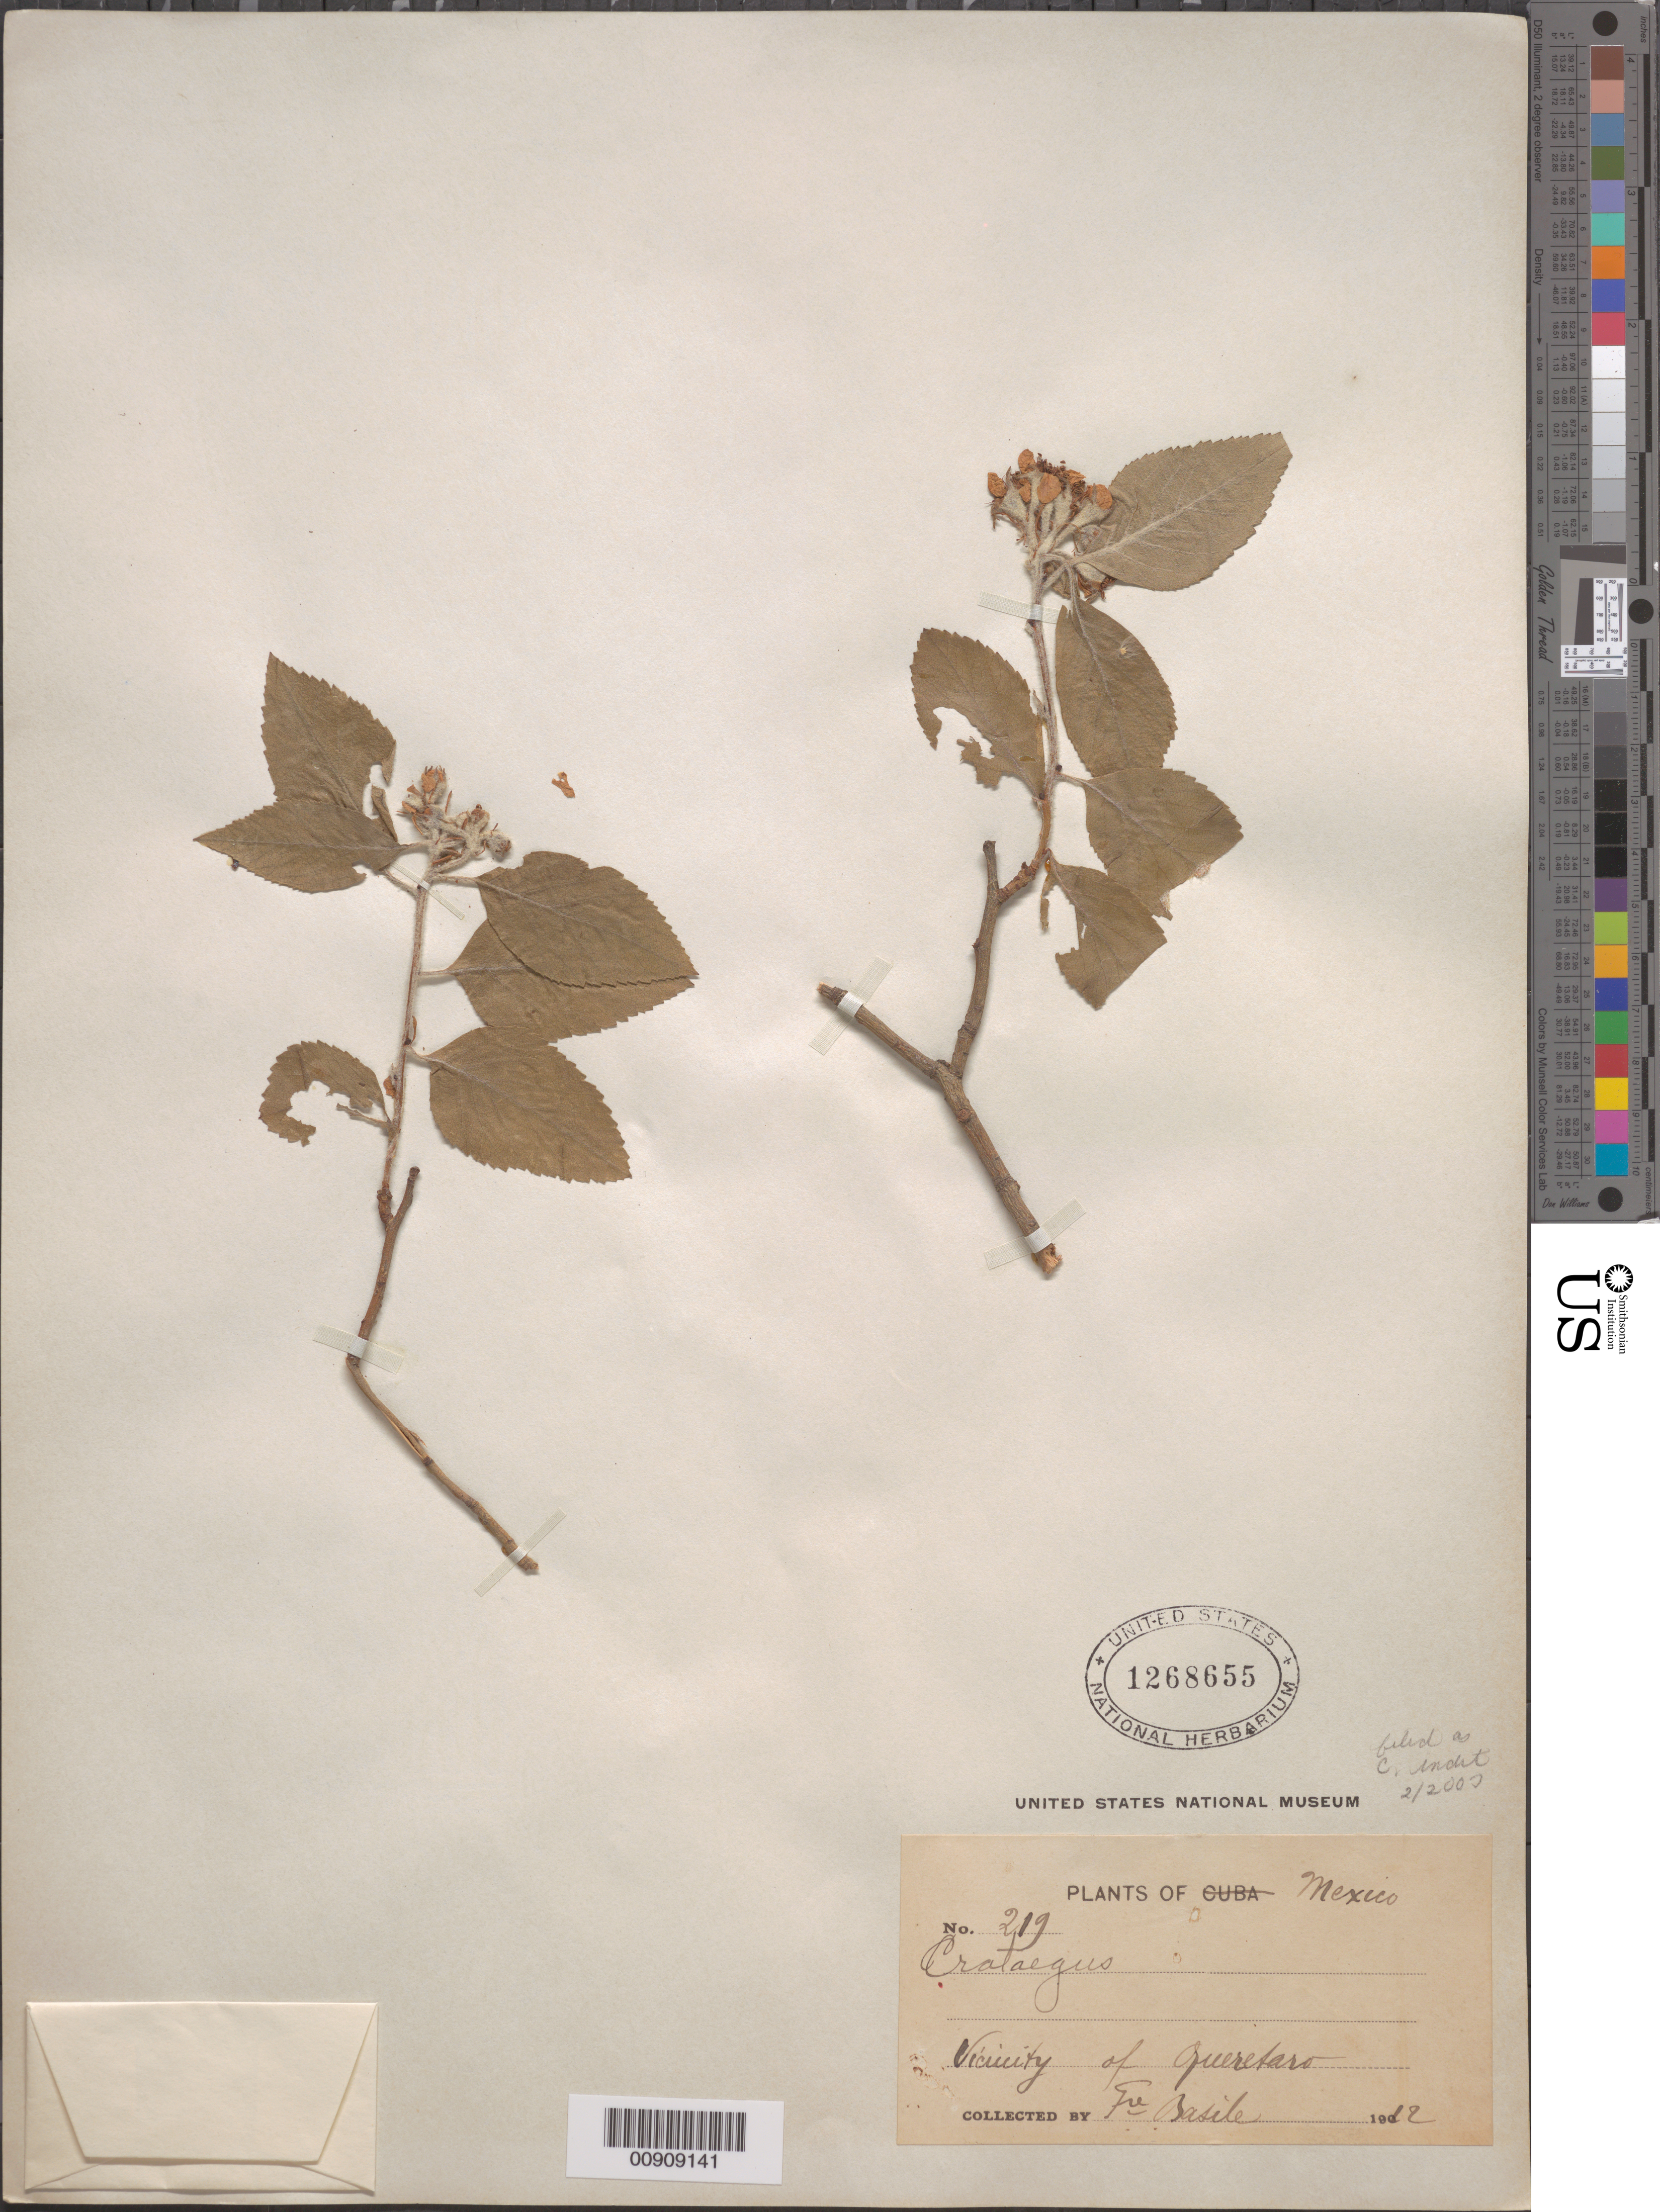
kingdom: Plantae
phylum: Tracheophyta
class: Magnoliopsida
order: Rosales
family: Rosaceae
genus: Crataegus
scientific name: Crataegus sp.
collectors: Bro. Basile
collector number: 219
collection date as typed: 1912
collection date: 1912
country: Mexico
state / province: Querétaro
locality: Vicinity of Querétaro.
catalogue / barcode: US 1268655